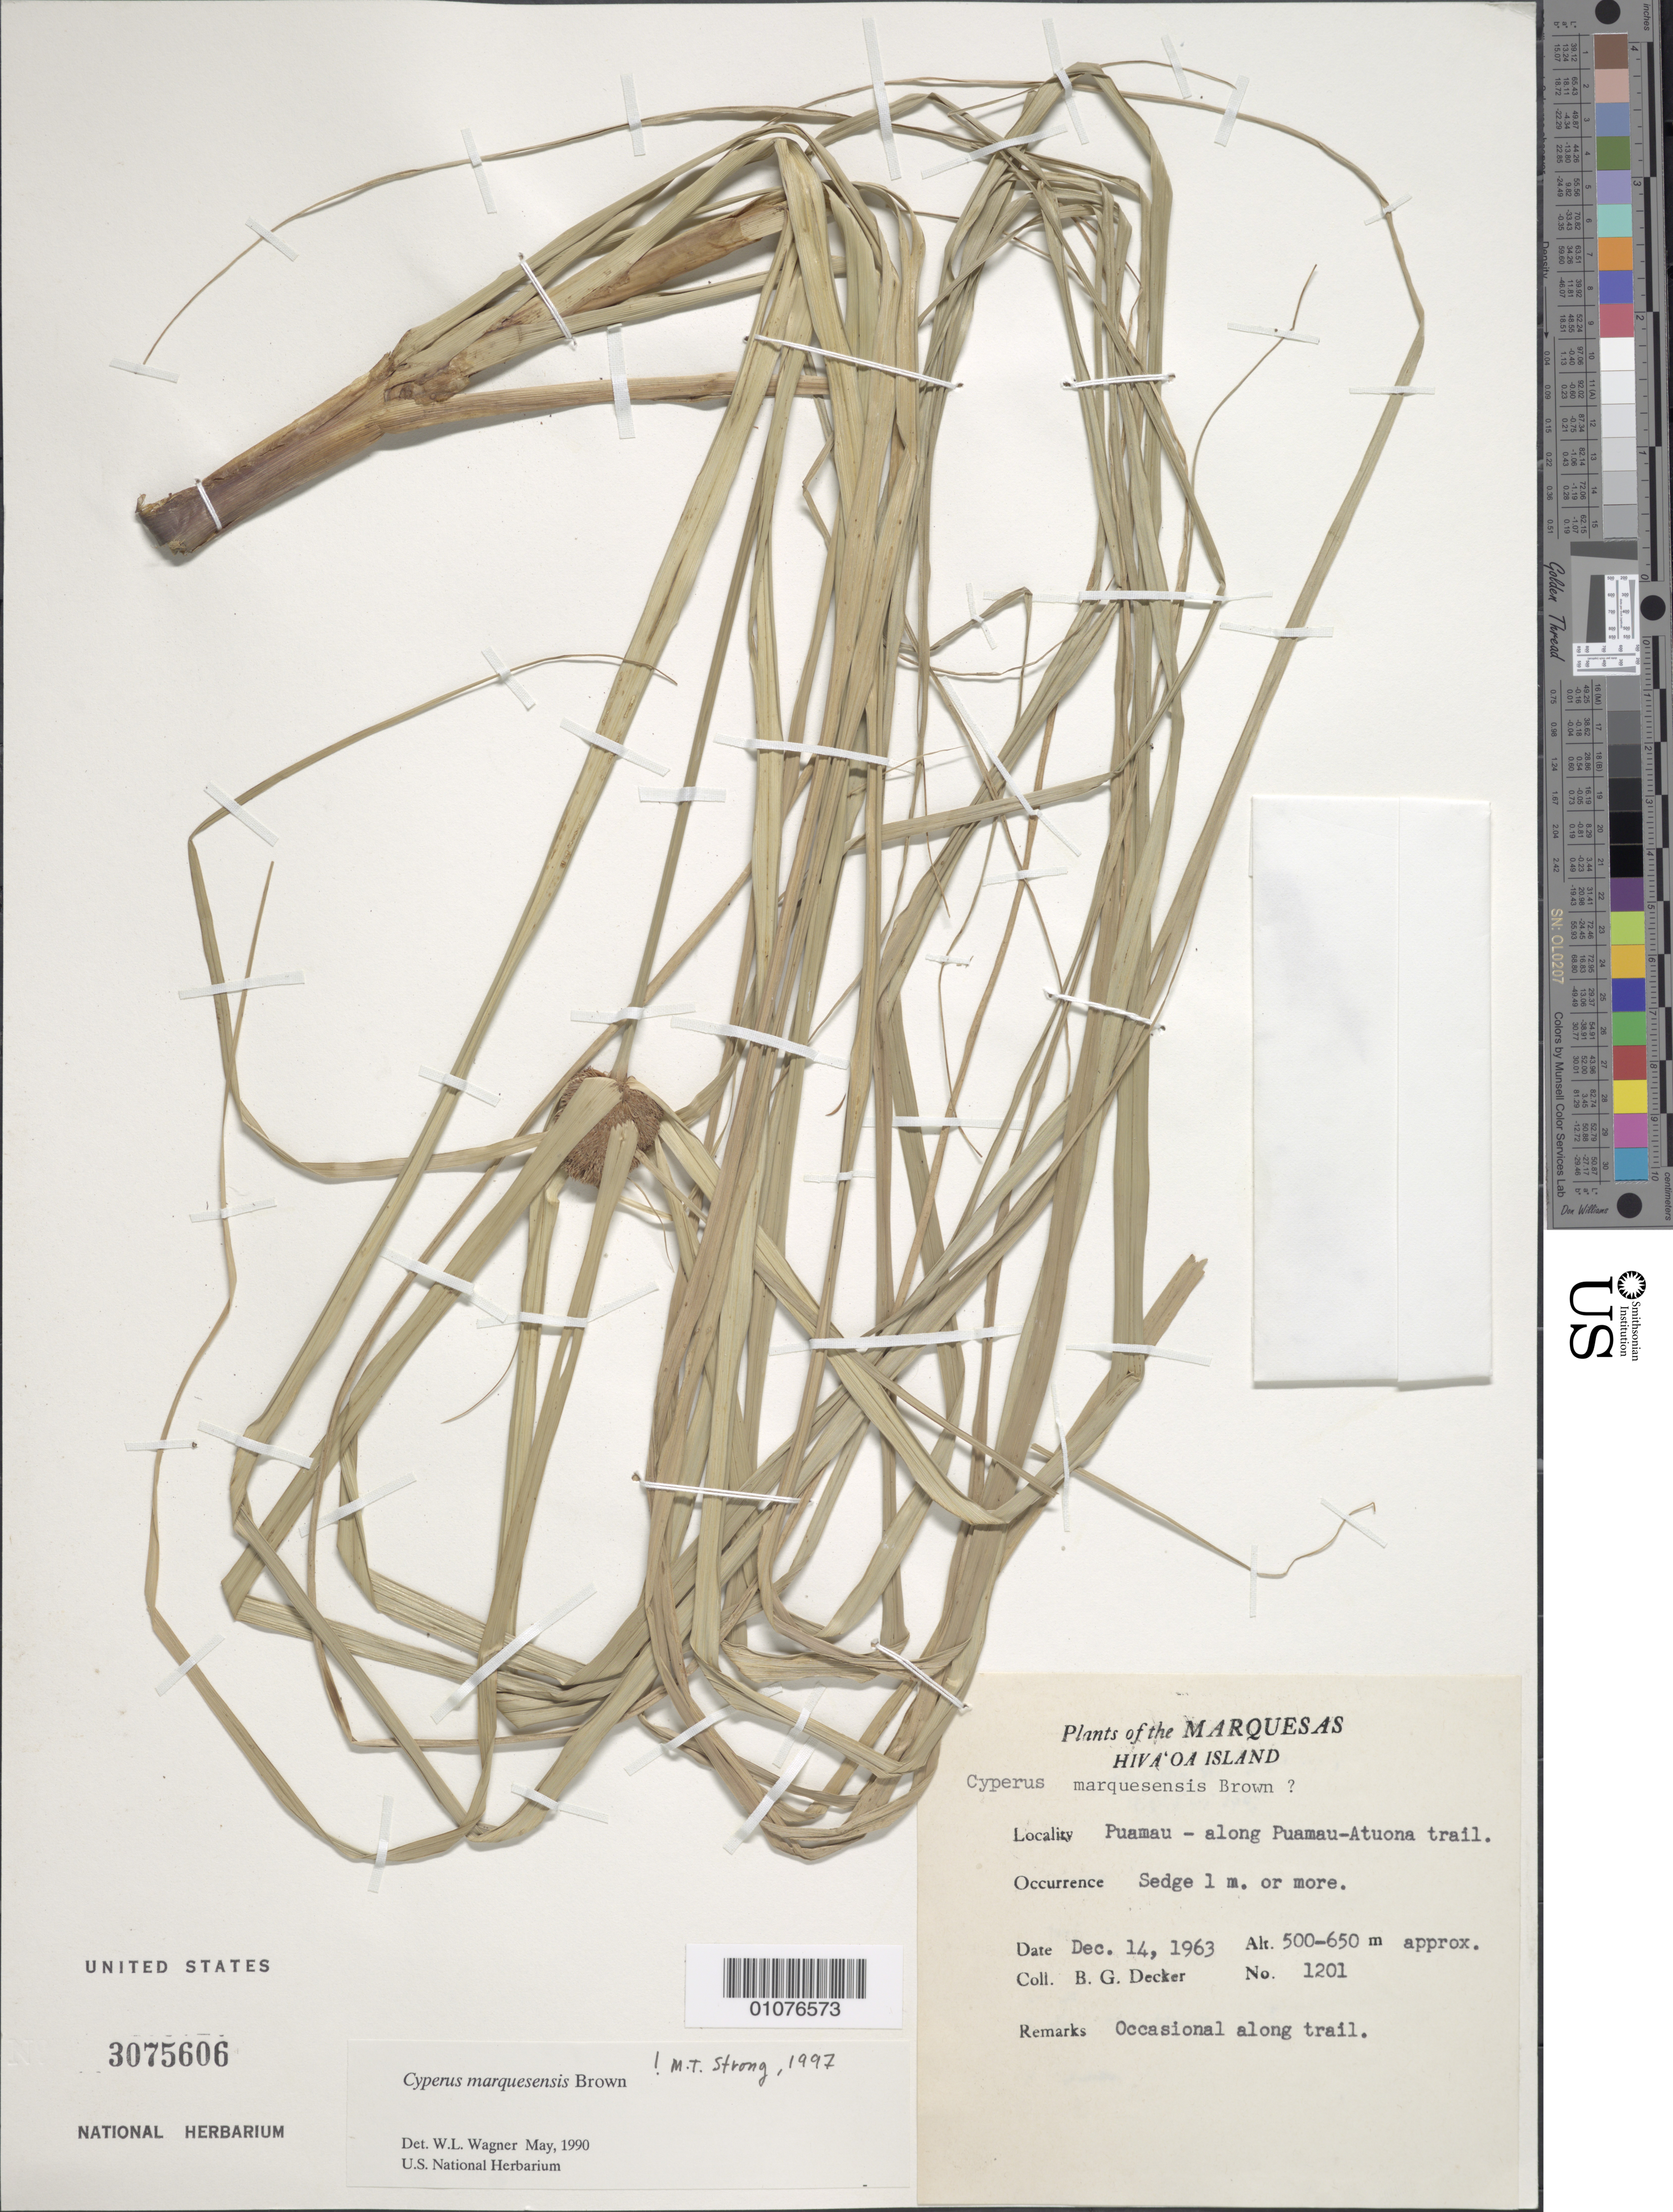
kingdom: Plantae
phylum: Tracheophyta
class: Liliopsida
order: Poales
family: Cyperaceae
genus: Cyperus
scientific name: Cyperus marquisensis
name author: F. Br.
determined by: Strong, M. T., (US), Smithsonian Institution - National Museum of Natural History (UNITED STATES)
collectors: B. G. Decker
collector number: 1201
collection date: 1963-12-14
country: French Polynesia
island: Hiva Oa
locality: Puamau, along Puamau-Atuona Trail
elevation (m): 500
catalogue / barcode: US 3075606